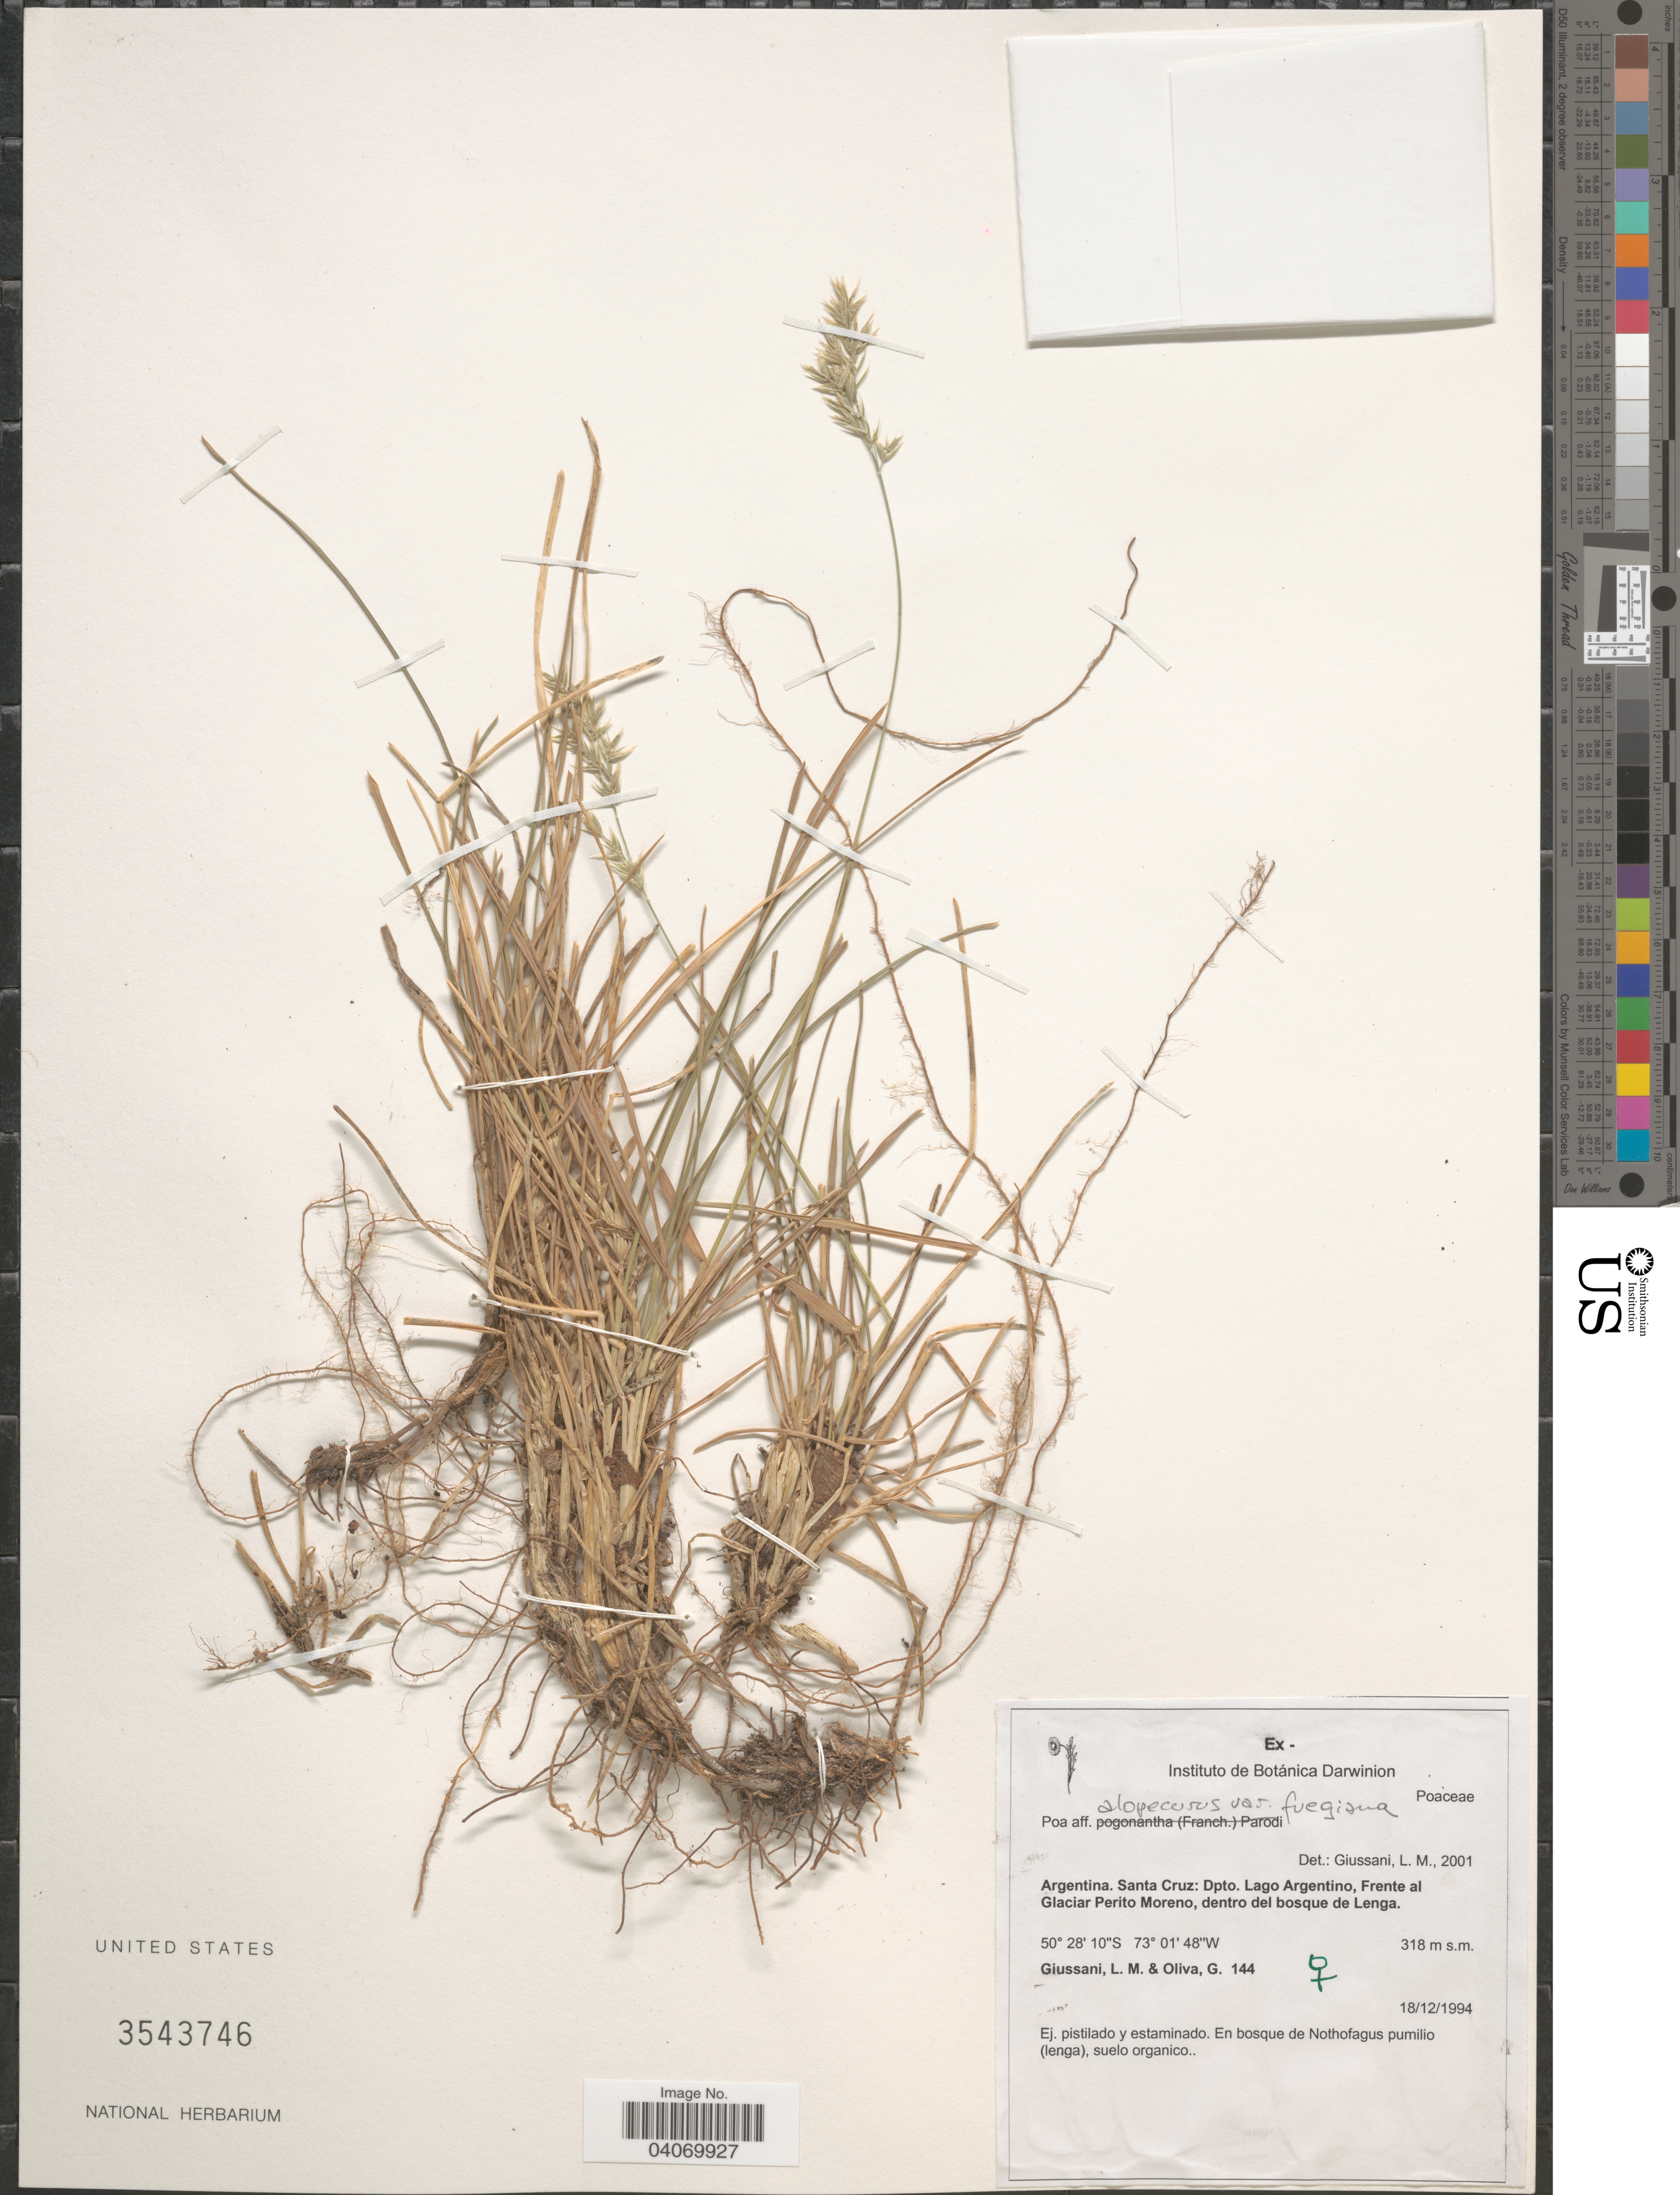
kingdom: Plantae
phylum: Tracheophyta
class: Liliopsida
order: Poales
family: Poaceae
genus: Poa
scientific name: Poa alopecurus subsp. fuegiana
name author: (Hook. f.) D.M. Moore & Dogg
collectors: L. Giussani & G. Oliva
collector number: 144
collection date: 1994-12-18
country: Argentina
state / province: Santa Cruz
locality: Dpto. Lago Argentino, Frente al Glaciar Perito Moreno, dentro del bosque de Lenga.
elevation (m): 318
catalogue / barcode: US 3543746